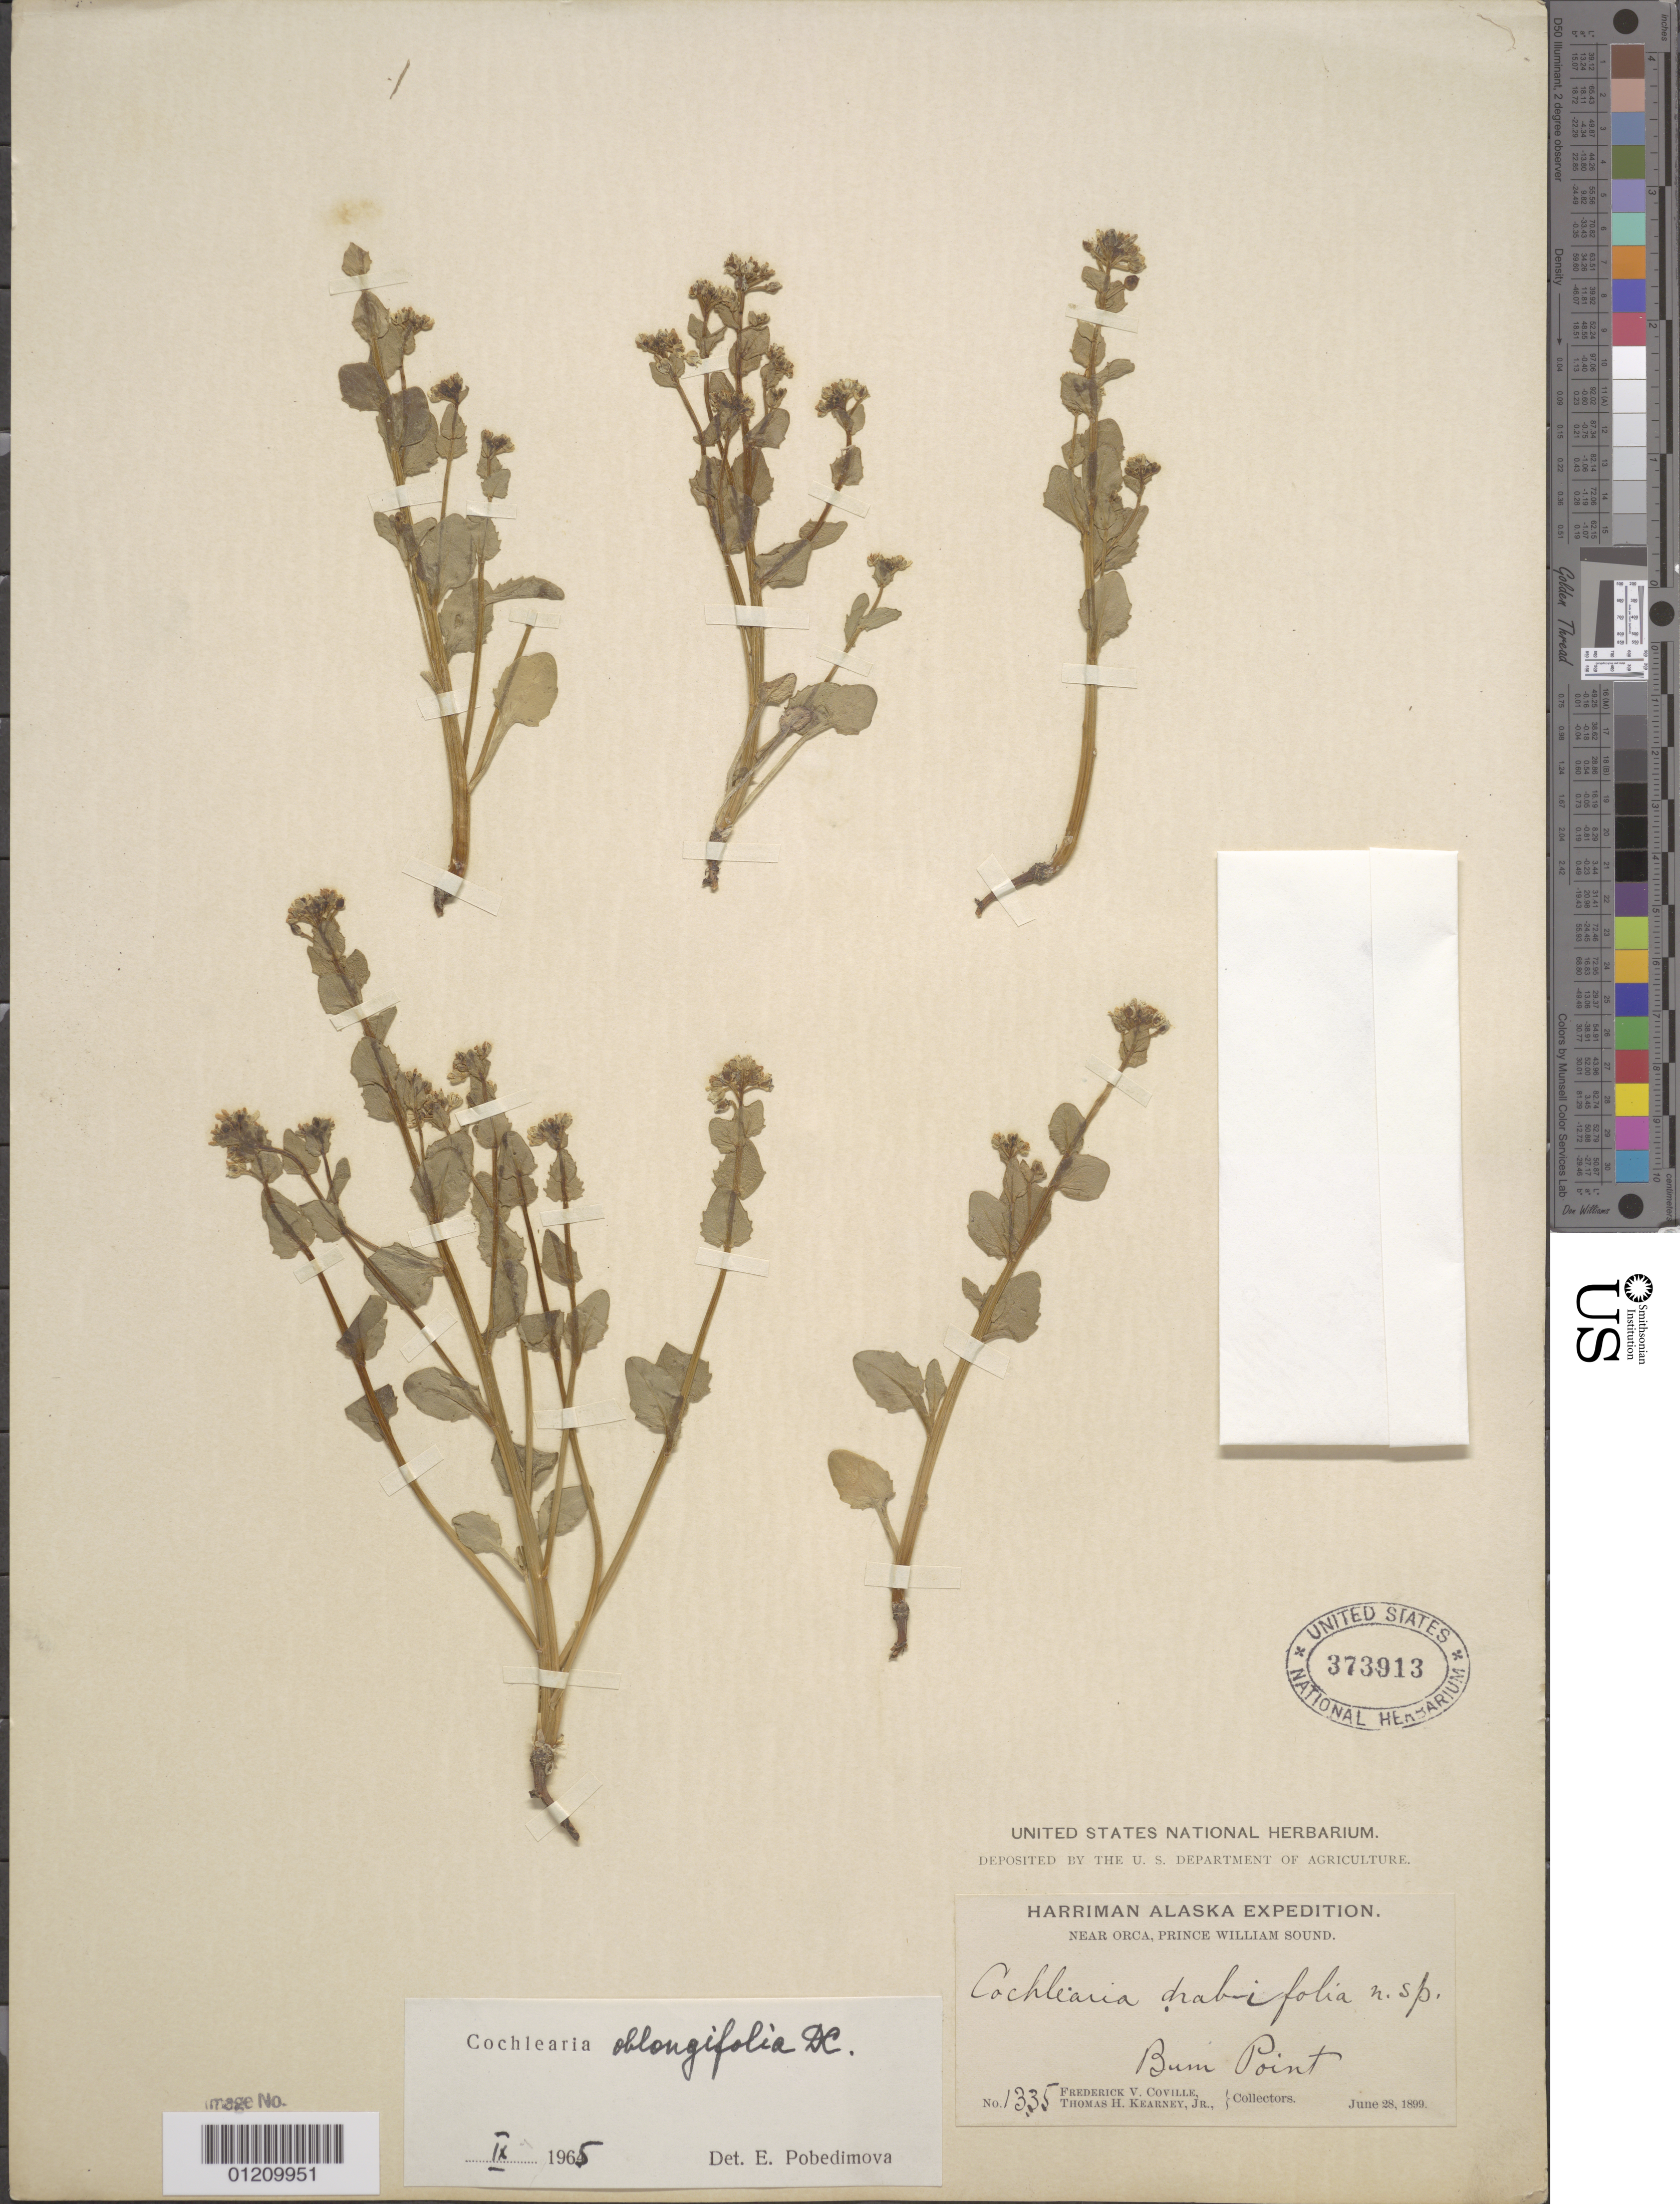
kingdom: Plantae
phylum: Tracheophyta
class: Magnoliopsida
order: Brassicales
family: Brassicaceae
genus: Cochlearia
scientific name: Cochlearia oblongifolia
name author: DC.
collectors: F. V. Coville & T. H. Kearney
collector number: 1335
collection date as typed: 28 Jun 1899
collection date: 1899-06-28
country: United States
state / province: Alaska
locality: Near Orca, Prince William Sound. Bum? Point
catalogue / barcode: US 373913